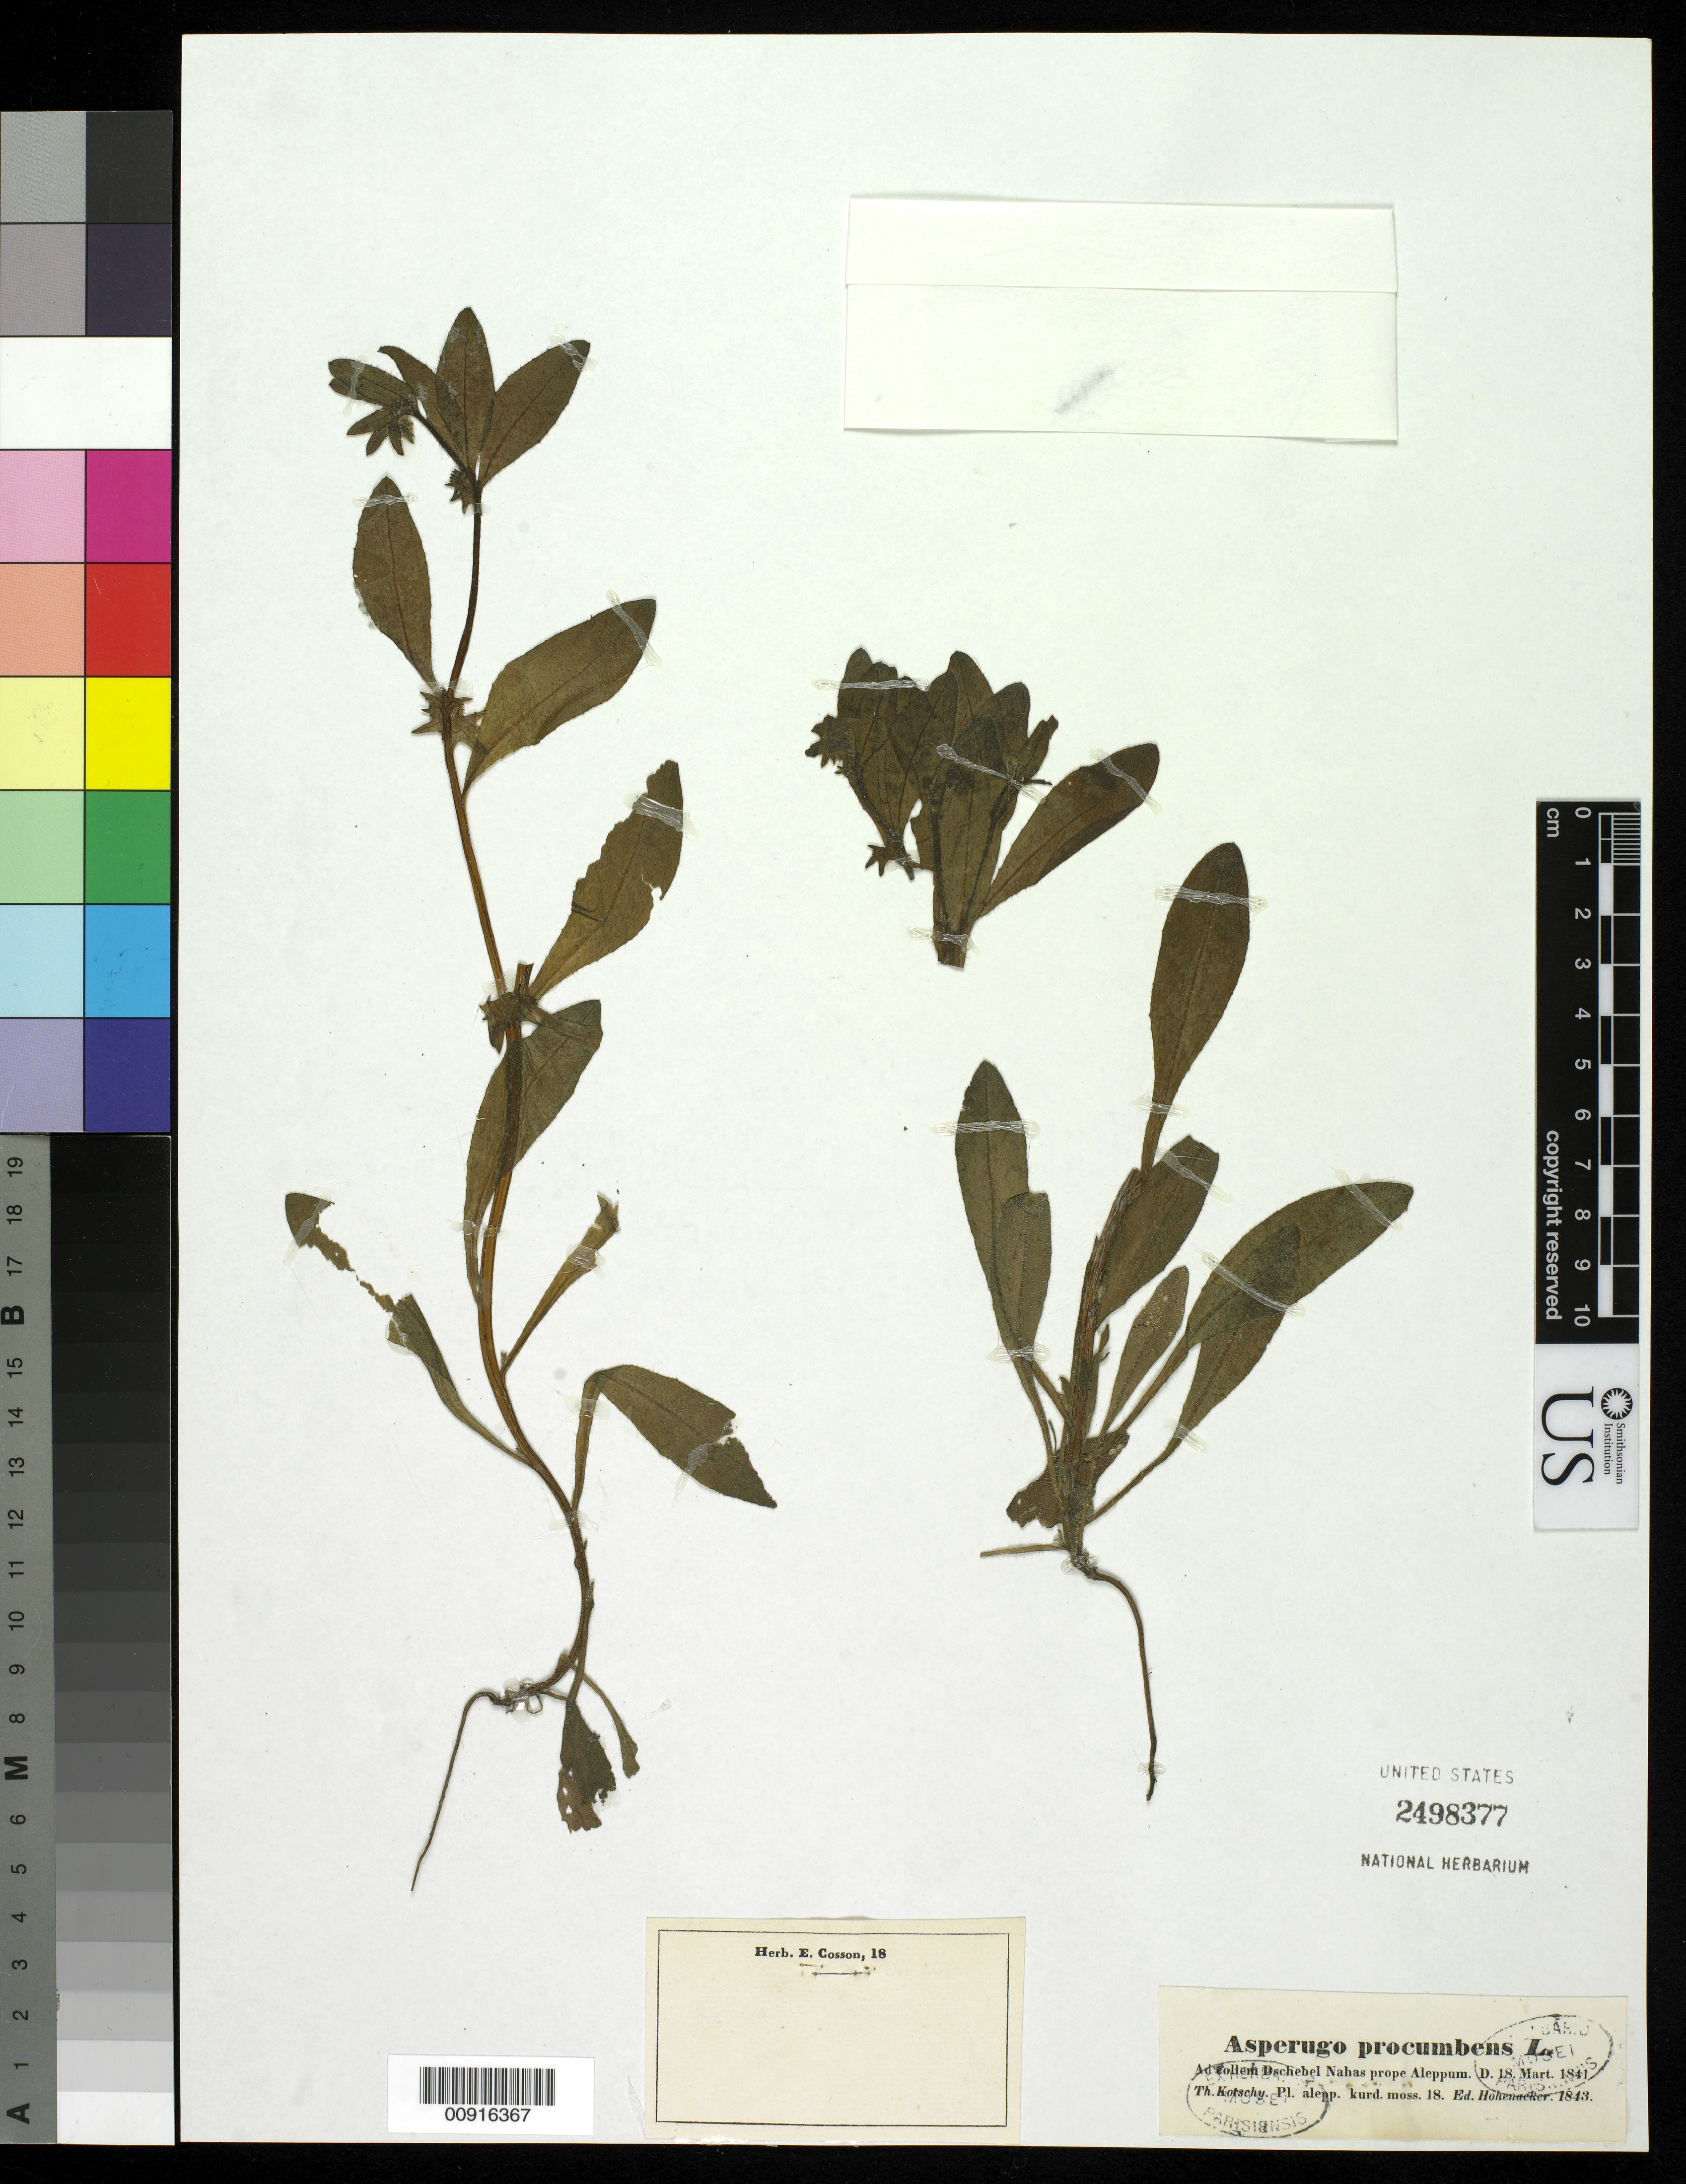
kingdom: Plantae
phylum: Tracheophyta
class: Magnoliopsida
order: Boraginales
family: Boraginaceae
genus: Asperugo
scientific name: Asperugo procumbens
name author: L.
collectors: H. Cosson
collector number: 18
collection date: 1841-03-18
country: Syria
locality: Ad collem Dschebel Nahas prope Allepum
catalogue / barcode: US 2498377